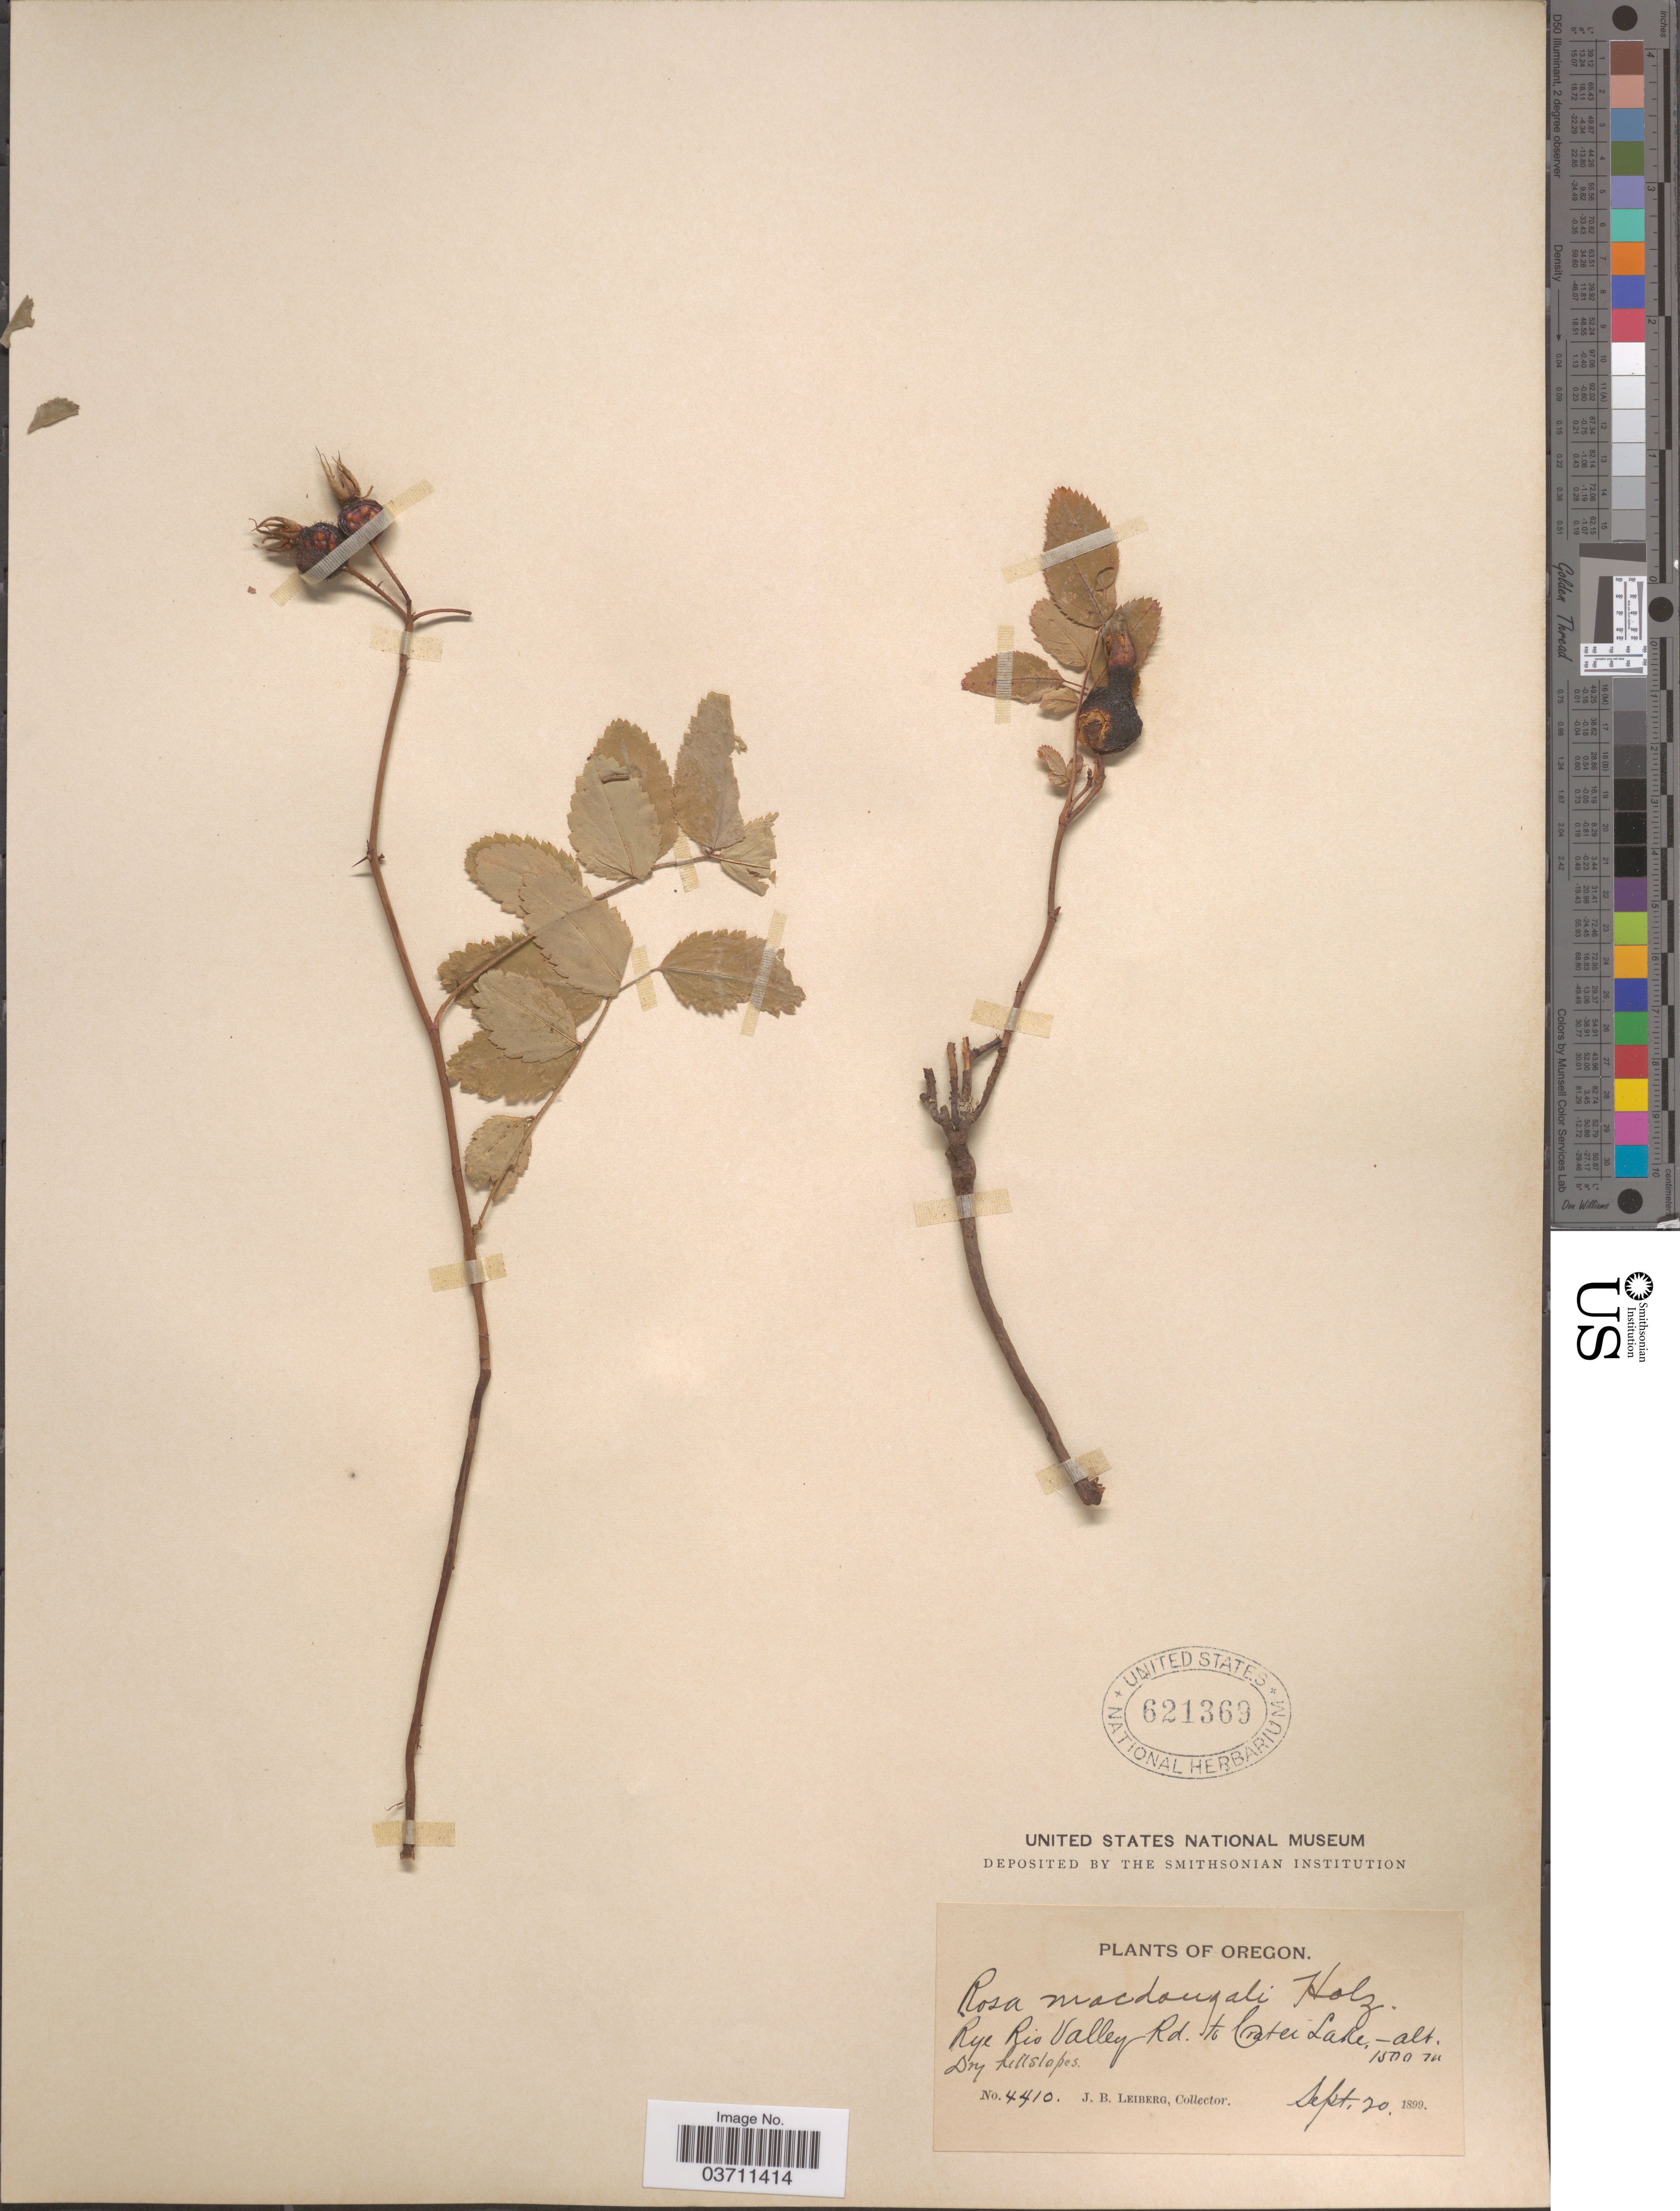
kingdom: Plantae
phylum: Tracheophyta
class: Magnoliopsida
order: Rosales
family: Rosaceae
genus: Rosa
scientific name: Rosa macdougali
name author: Holz.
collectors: J. B. Leiberg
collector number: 4410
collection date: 1899-09-20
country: United States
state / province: Oregon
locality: Rye Rio Valley Rd. to Crater Lake.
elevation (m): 1500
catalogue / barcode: US 621369